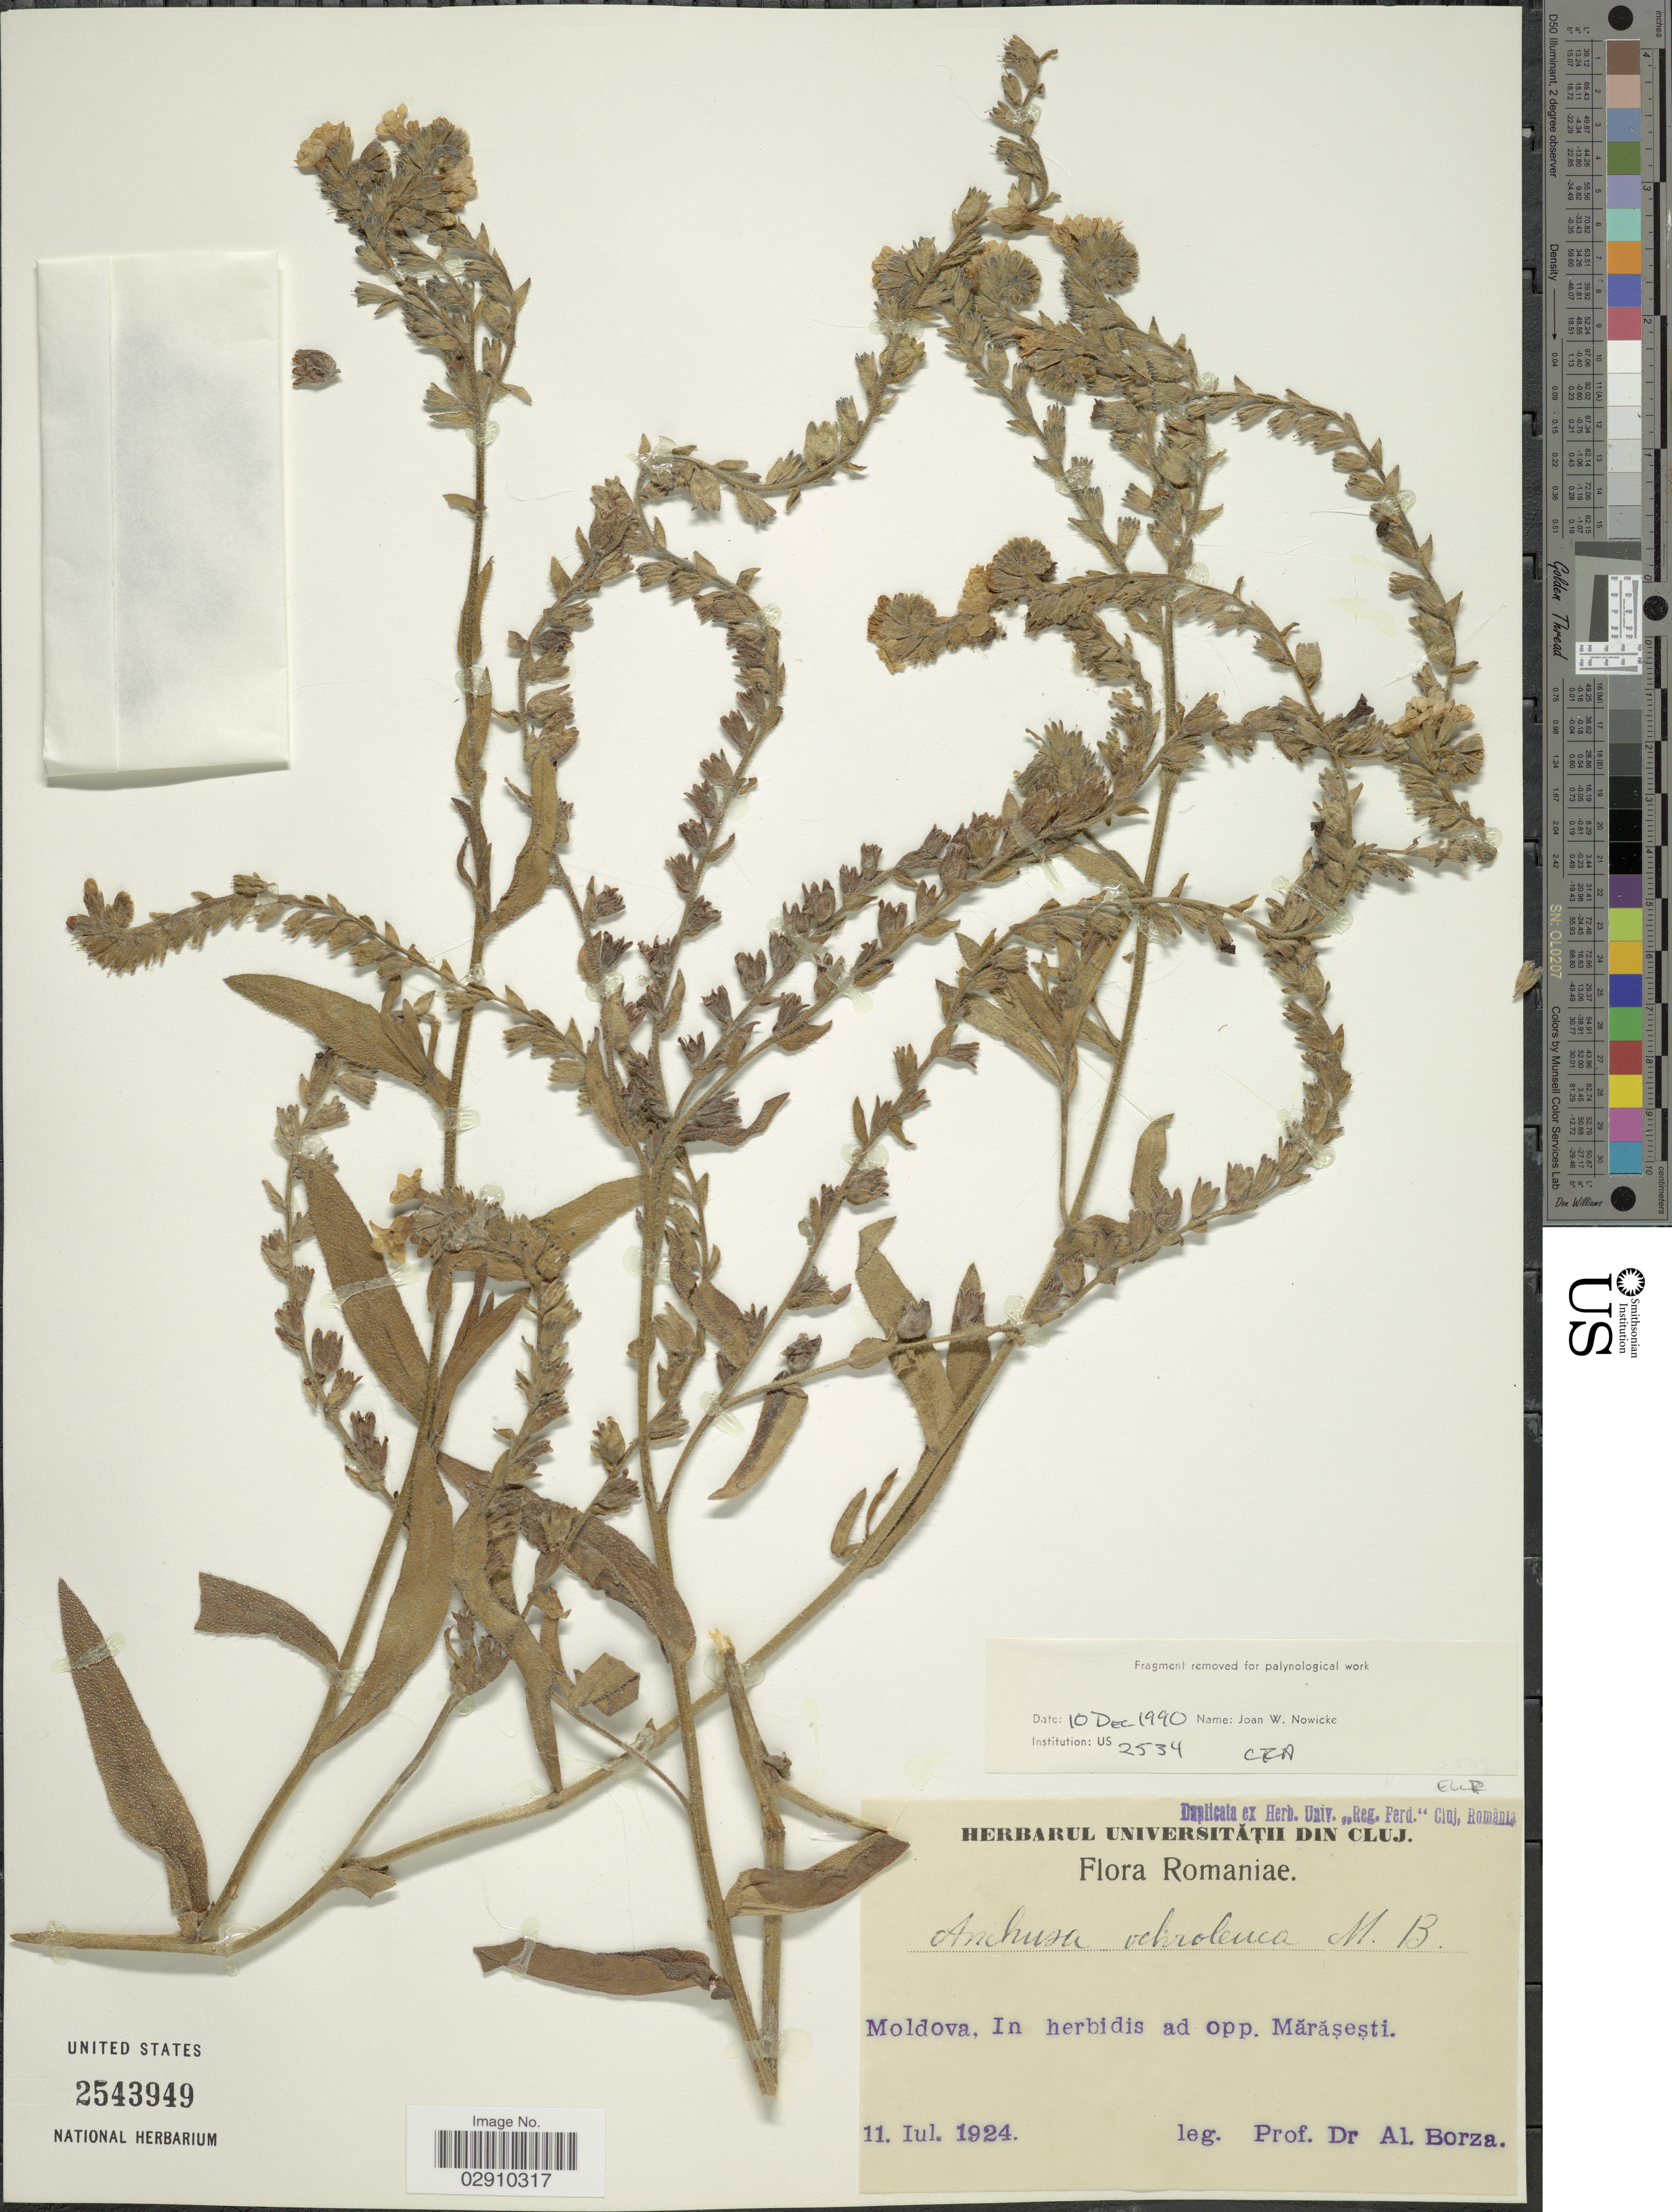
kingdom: Plantae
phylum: Tracheophyta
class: Magnoliopsida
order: Boraginales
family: Boraginaceae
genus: Anchusa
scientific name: Anchusa ochroleuca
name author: M. Bieb.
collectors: A. Borza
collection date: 1924-07-11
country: Moldova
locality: In herbidis ad opp. Marasesti.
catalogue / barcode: US 2543949